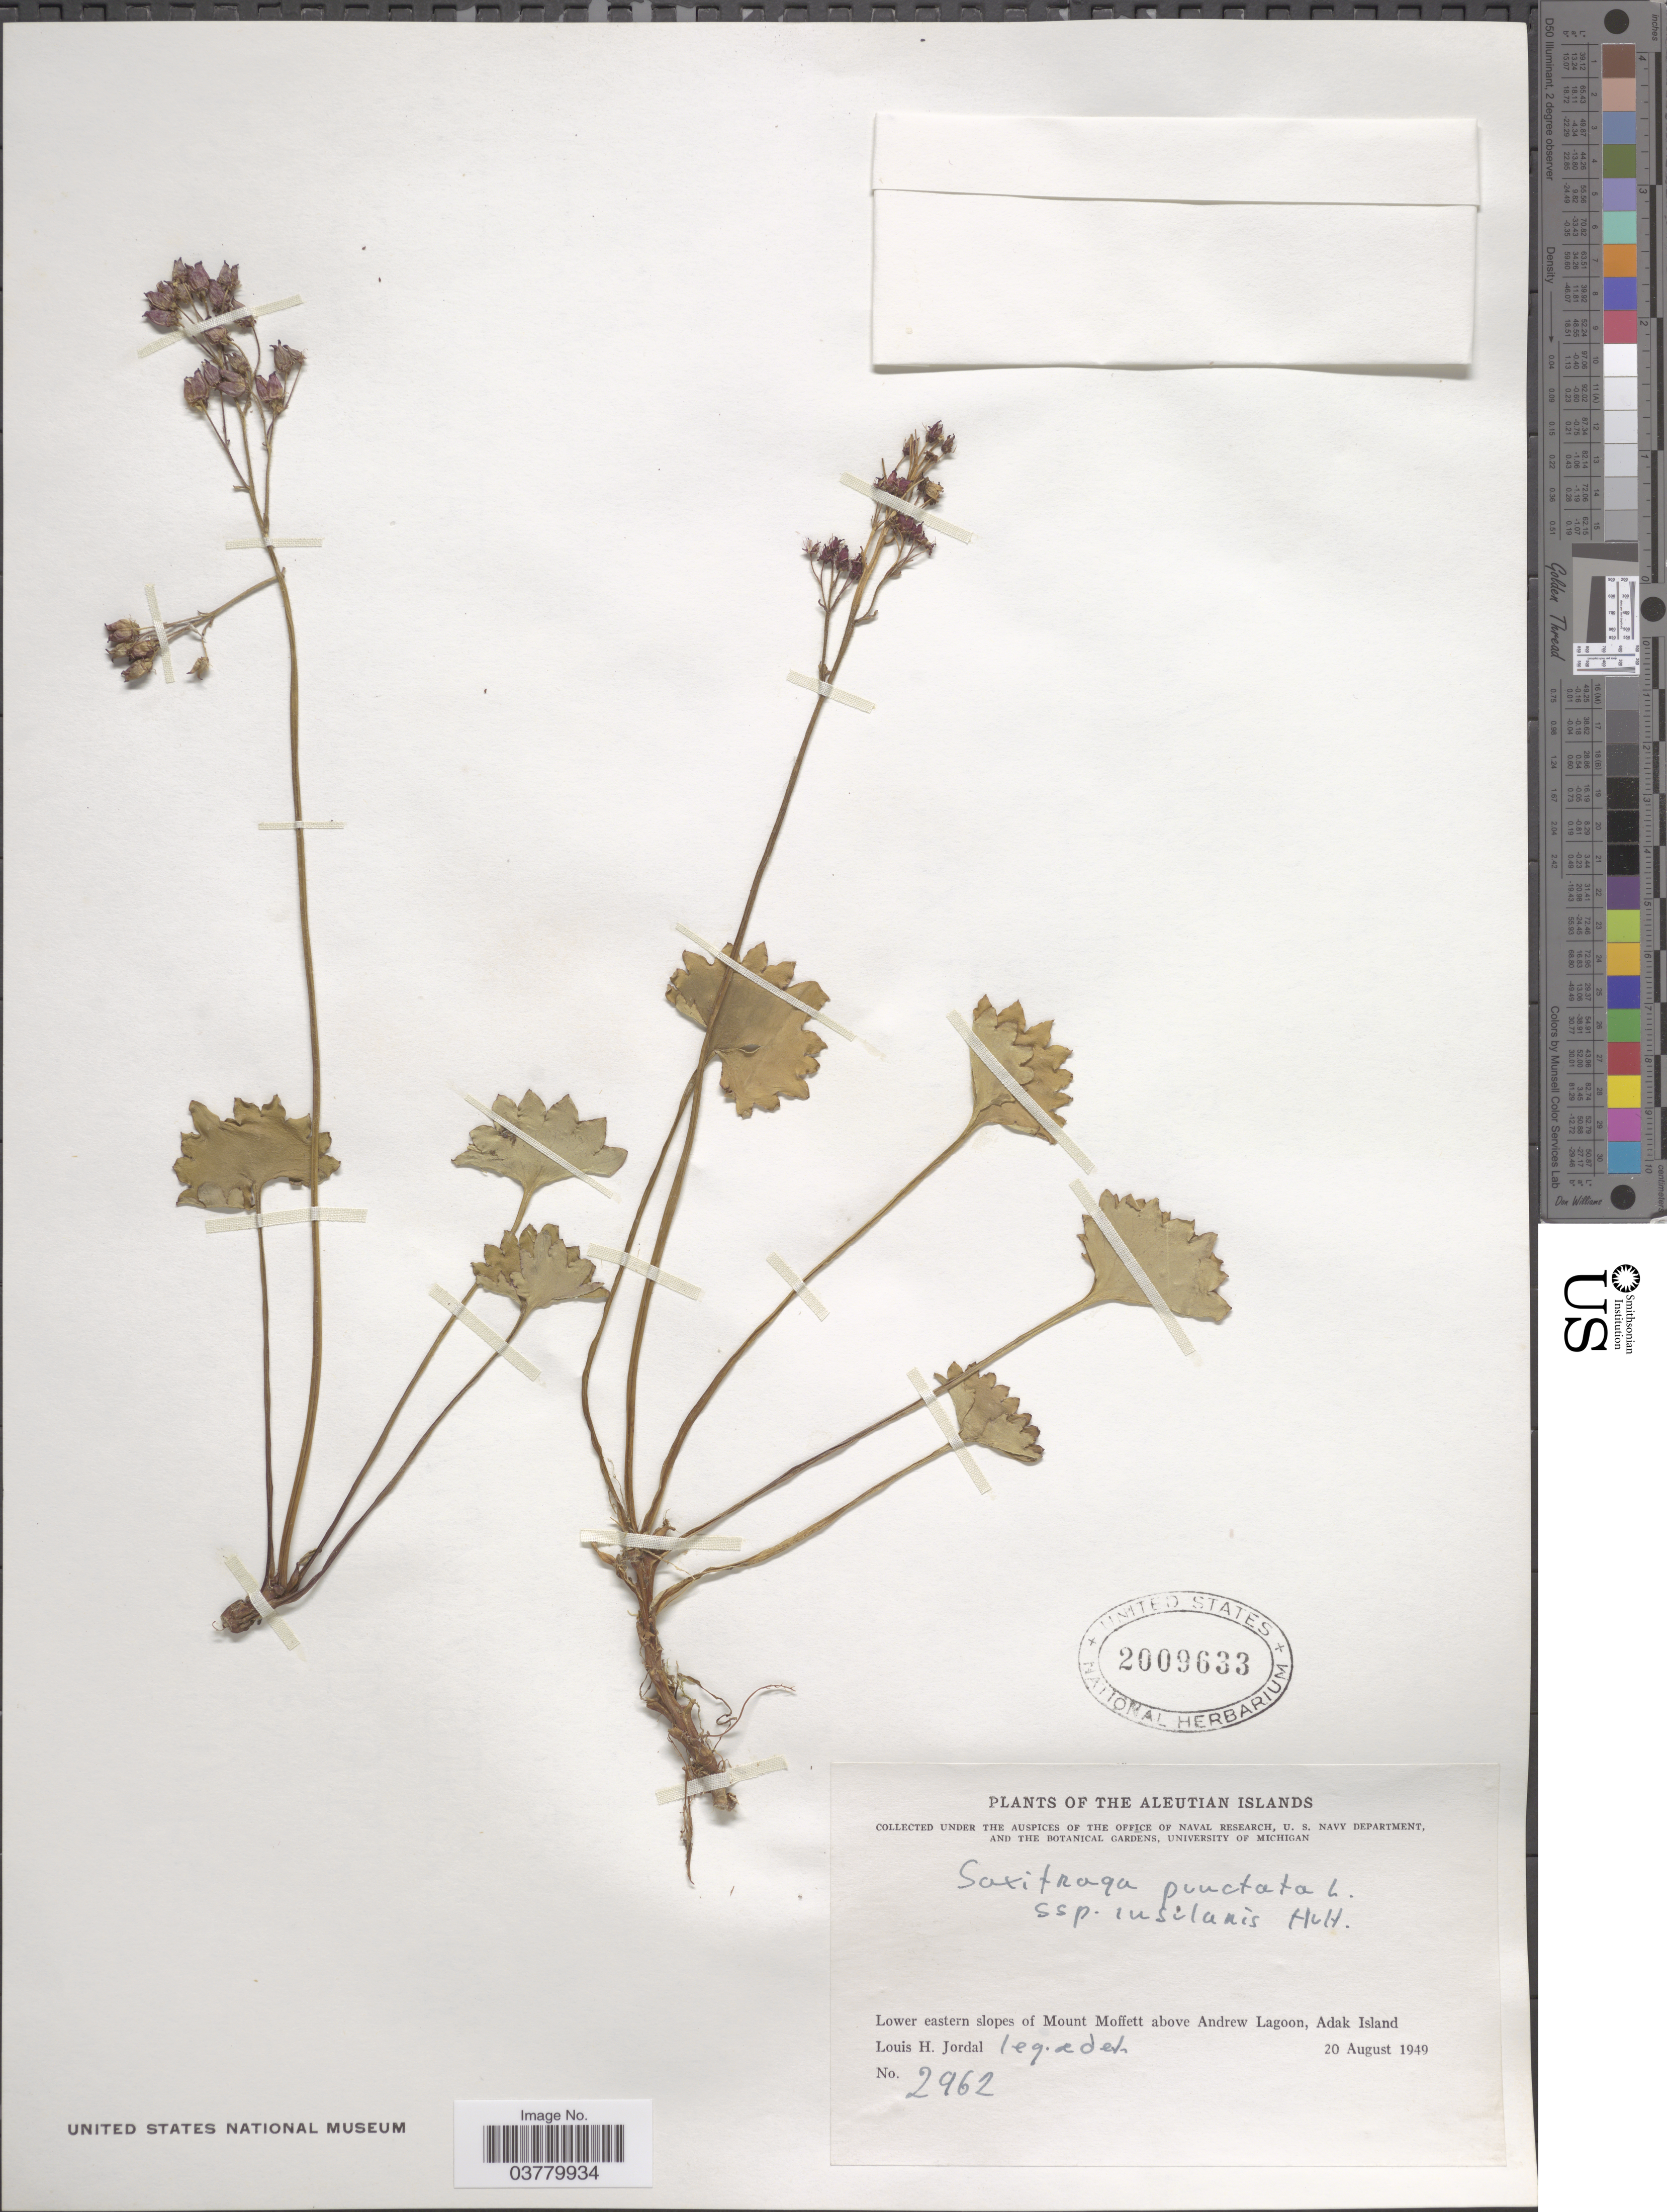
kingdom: Plantae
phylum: Tracheophyta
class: Magnoliopsida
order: Saxifragales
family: Saxifragaceae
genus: Micranthes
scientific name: Micranthes nelsoniana var. insularis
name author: (Hultén) Gornall & H. Ohba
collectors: L. Jordal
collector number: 2962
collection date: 1949-08-20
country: United States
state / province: Alaska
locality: Aleutian Islands. Lower eastern slopes of Mount Moffett above Andrew Lagoon, Adak Island.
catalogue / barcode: US 2009633